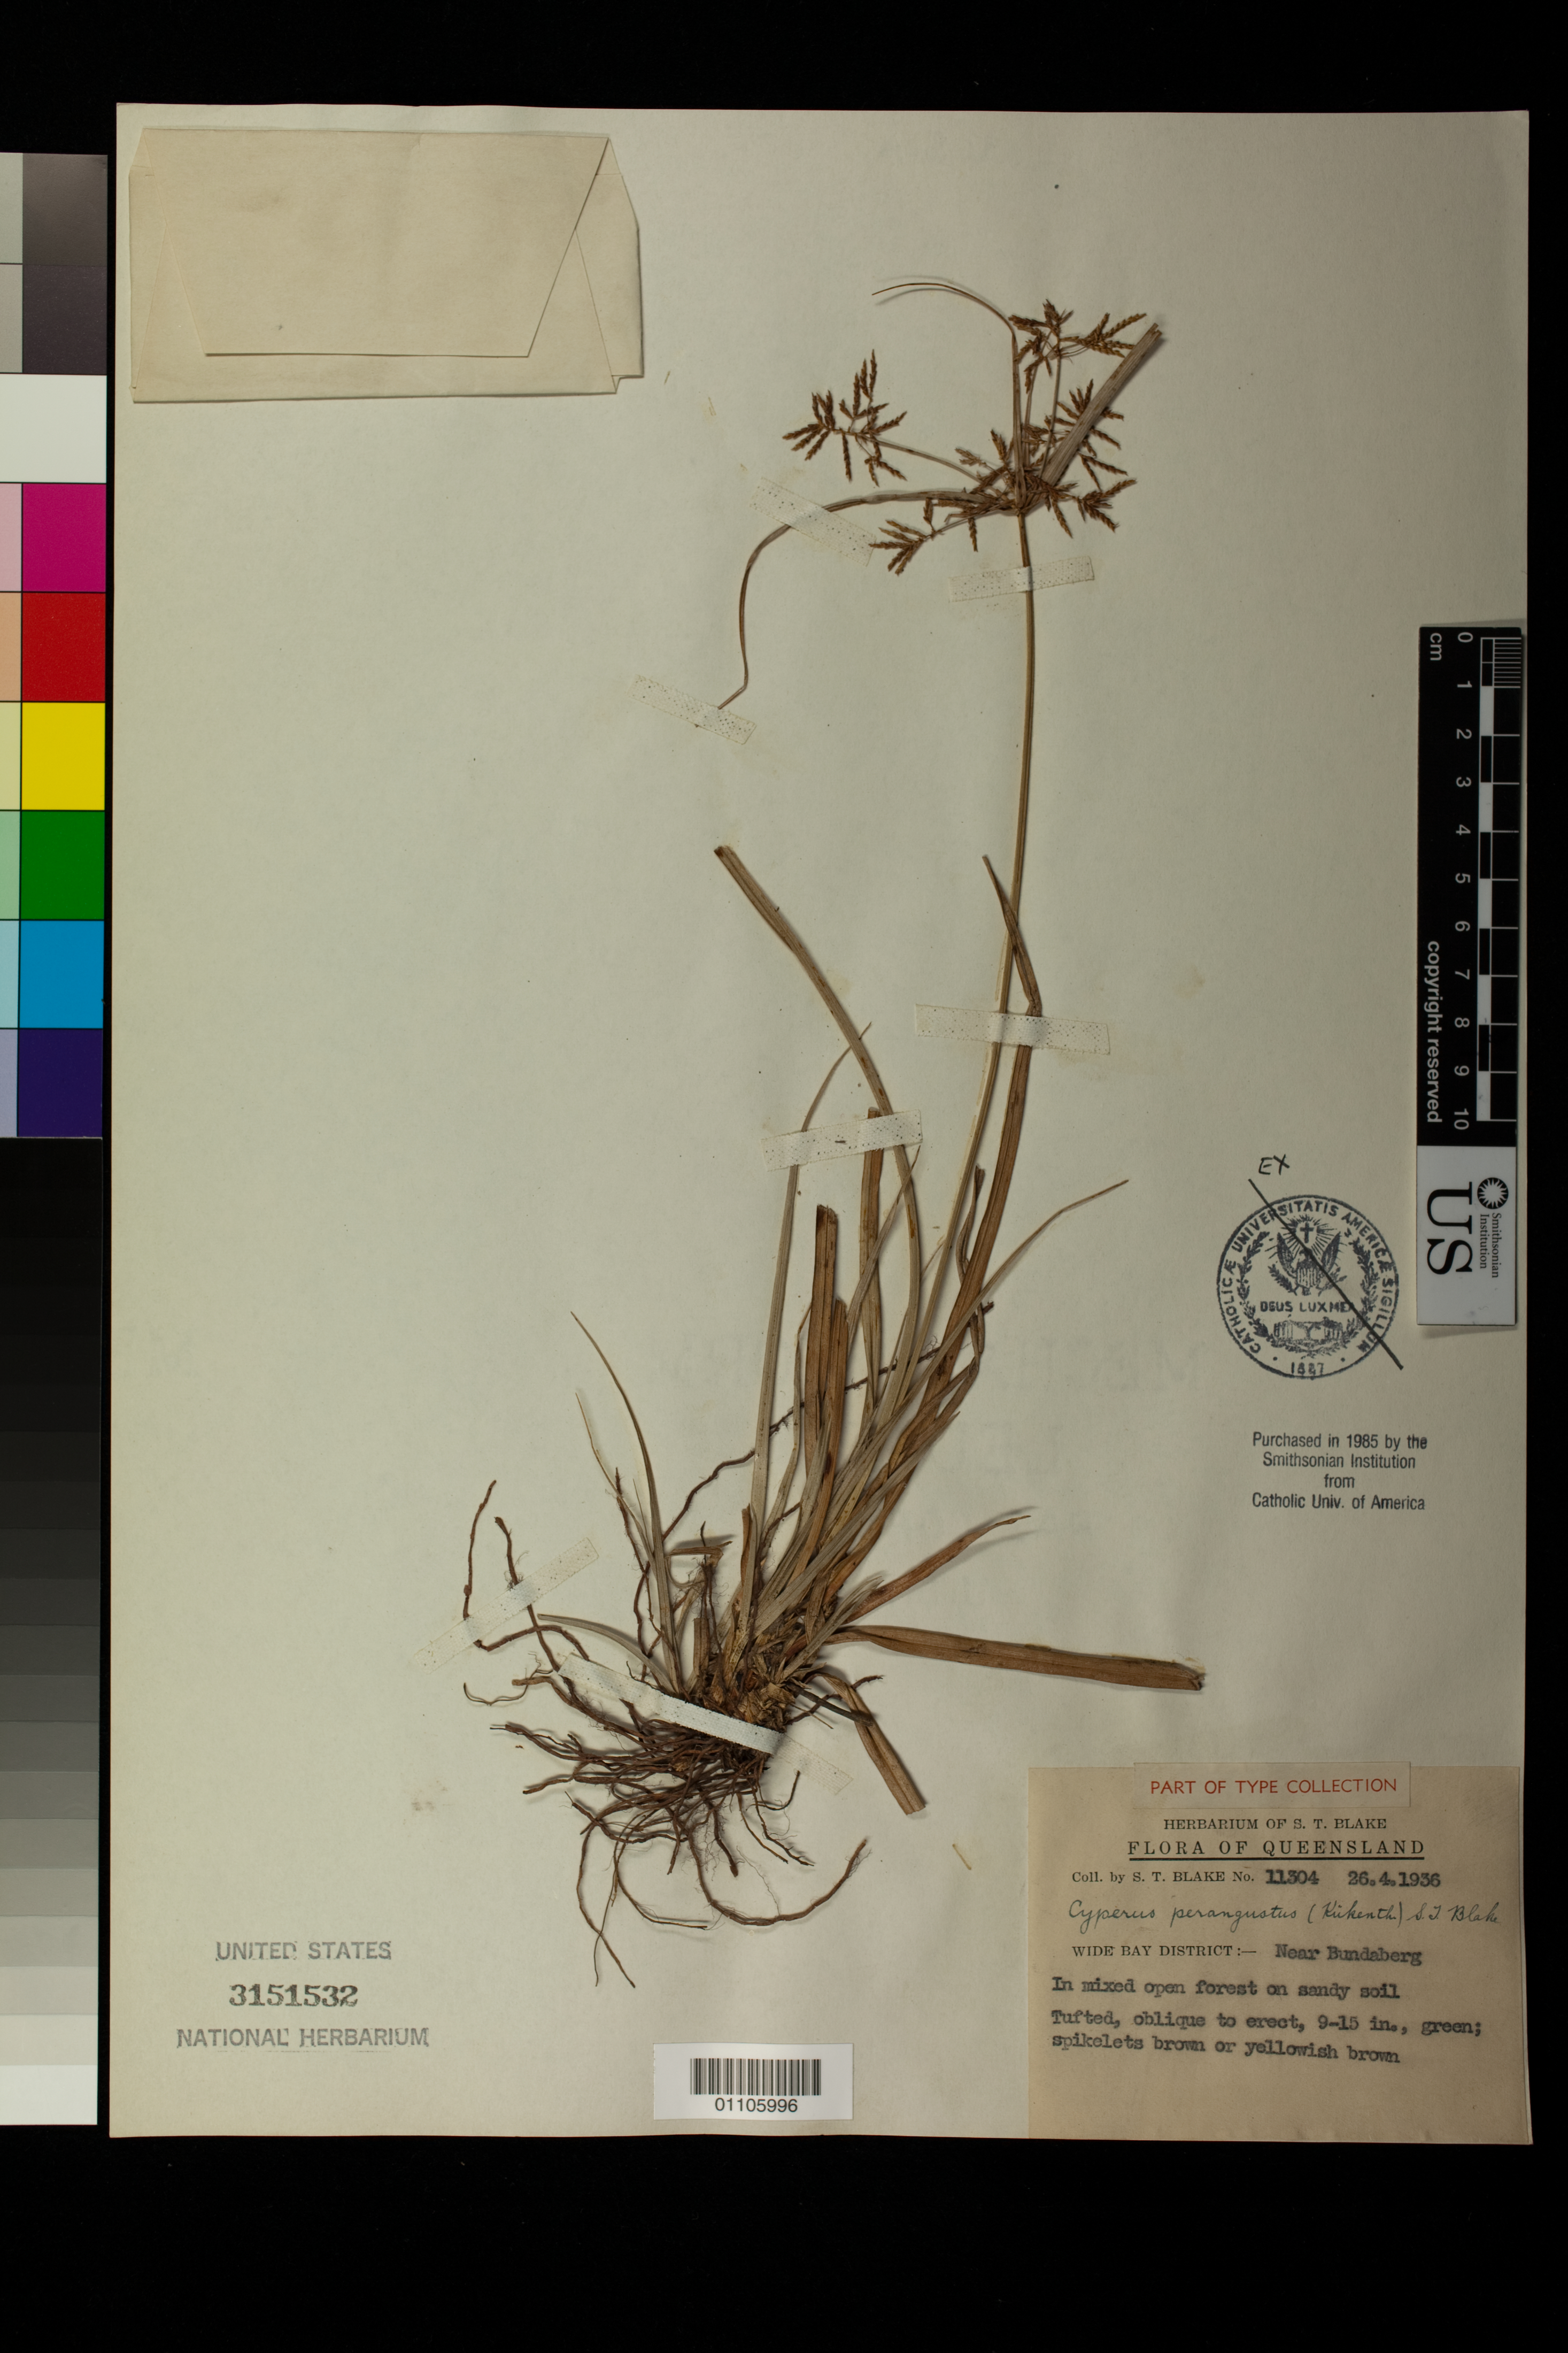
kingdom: Plantae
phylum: Tracheophyta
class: Liliopsida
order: Poales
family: Cyperaceae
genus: Cyperus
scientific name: Cyperus perangustus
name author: S.T. Blake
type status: Isotype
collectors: S. T. Blake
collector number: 11304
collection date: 1936-04-26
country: Australia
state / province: Queensland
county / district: Wide Bay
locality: Wide Bay District: near Bundaberg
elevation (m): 330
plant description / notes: Annotated as "Cyperus perangustus (Kükenth.) S.T. Blake", apparently based on Cyperus fulvus var. perangustus Kükenth. (nom. nud.)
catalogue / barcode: US 3151532